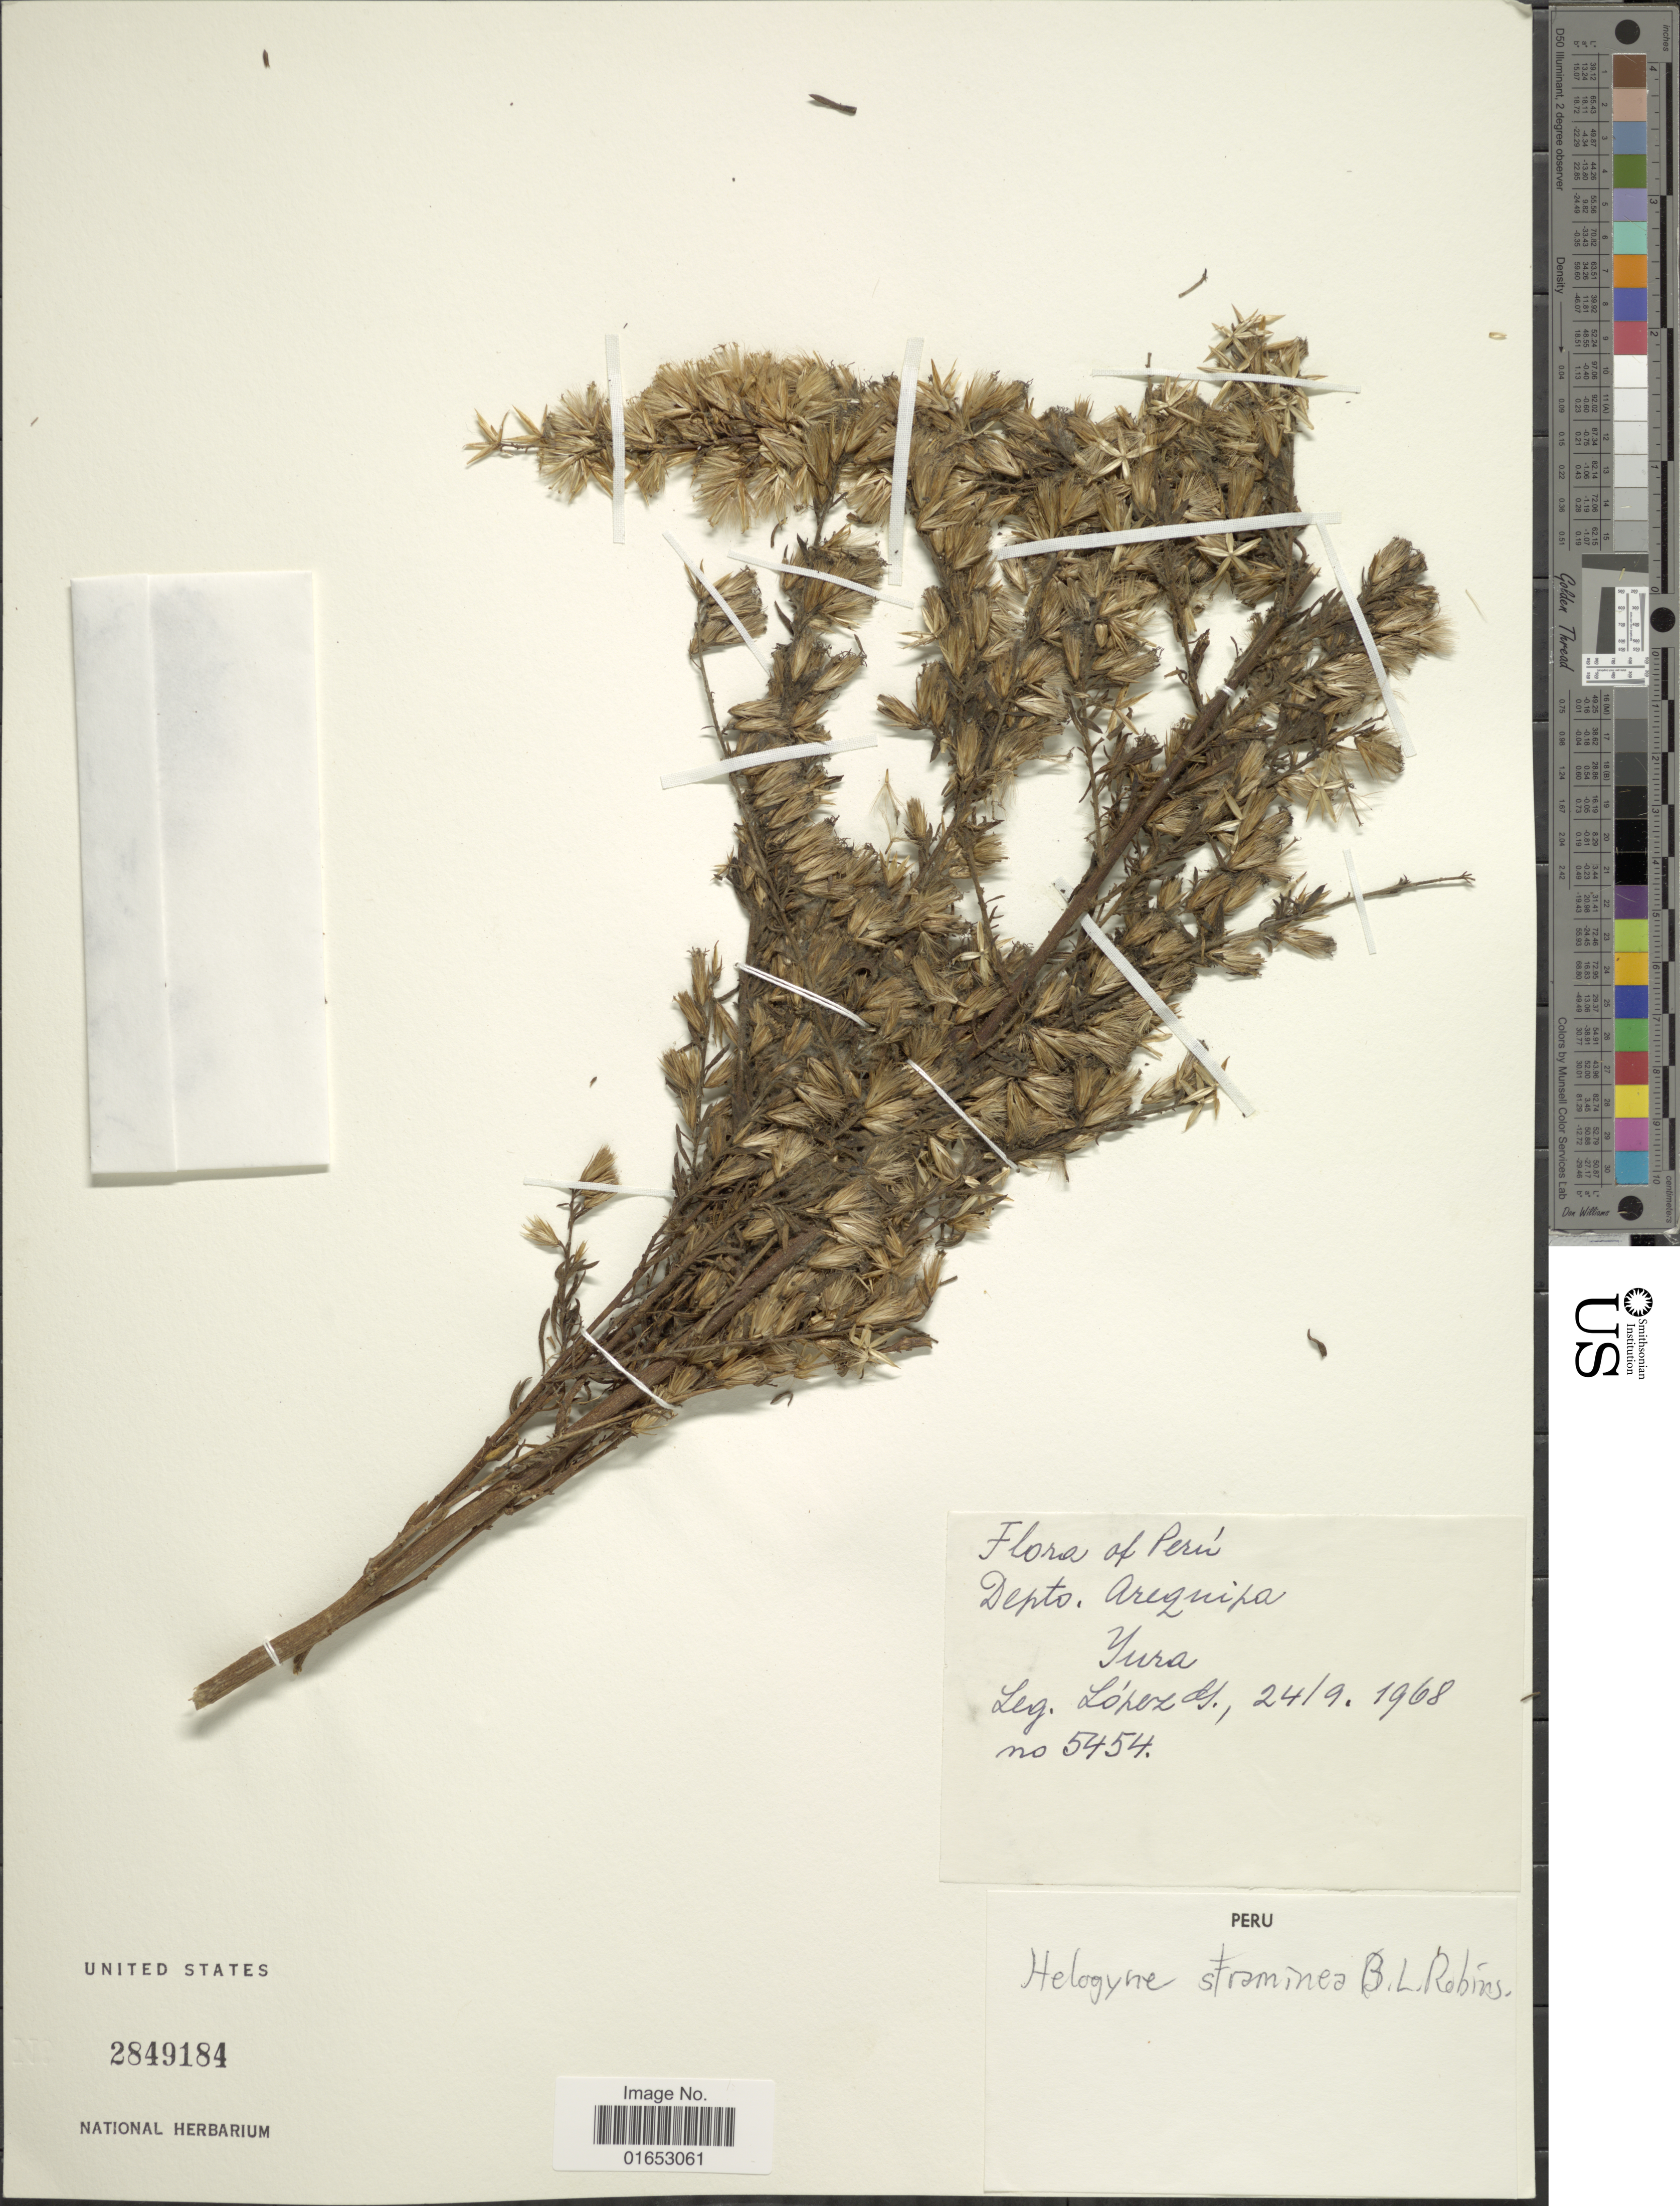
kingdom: Plantae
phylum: Tracheophyta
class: Magnoliopsida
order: Asterales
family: Asteraceae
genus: Helogyne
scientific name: Helogyne straminea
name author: (DC.) B.L. Rob.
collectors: G. López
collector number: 5454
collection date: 1968-09-24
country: Peru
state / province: Arequipa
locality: Yura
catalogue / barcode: US 2849184